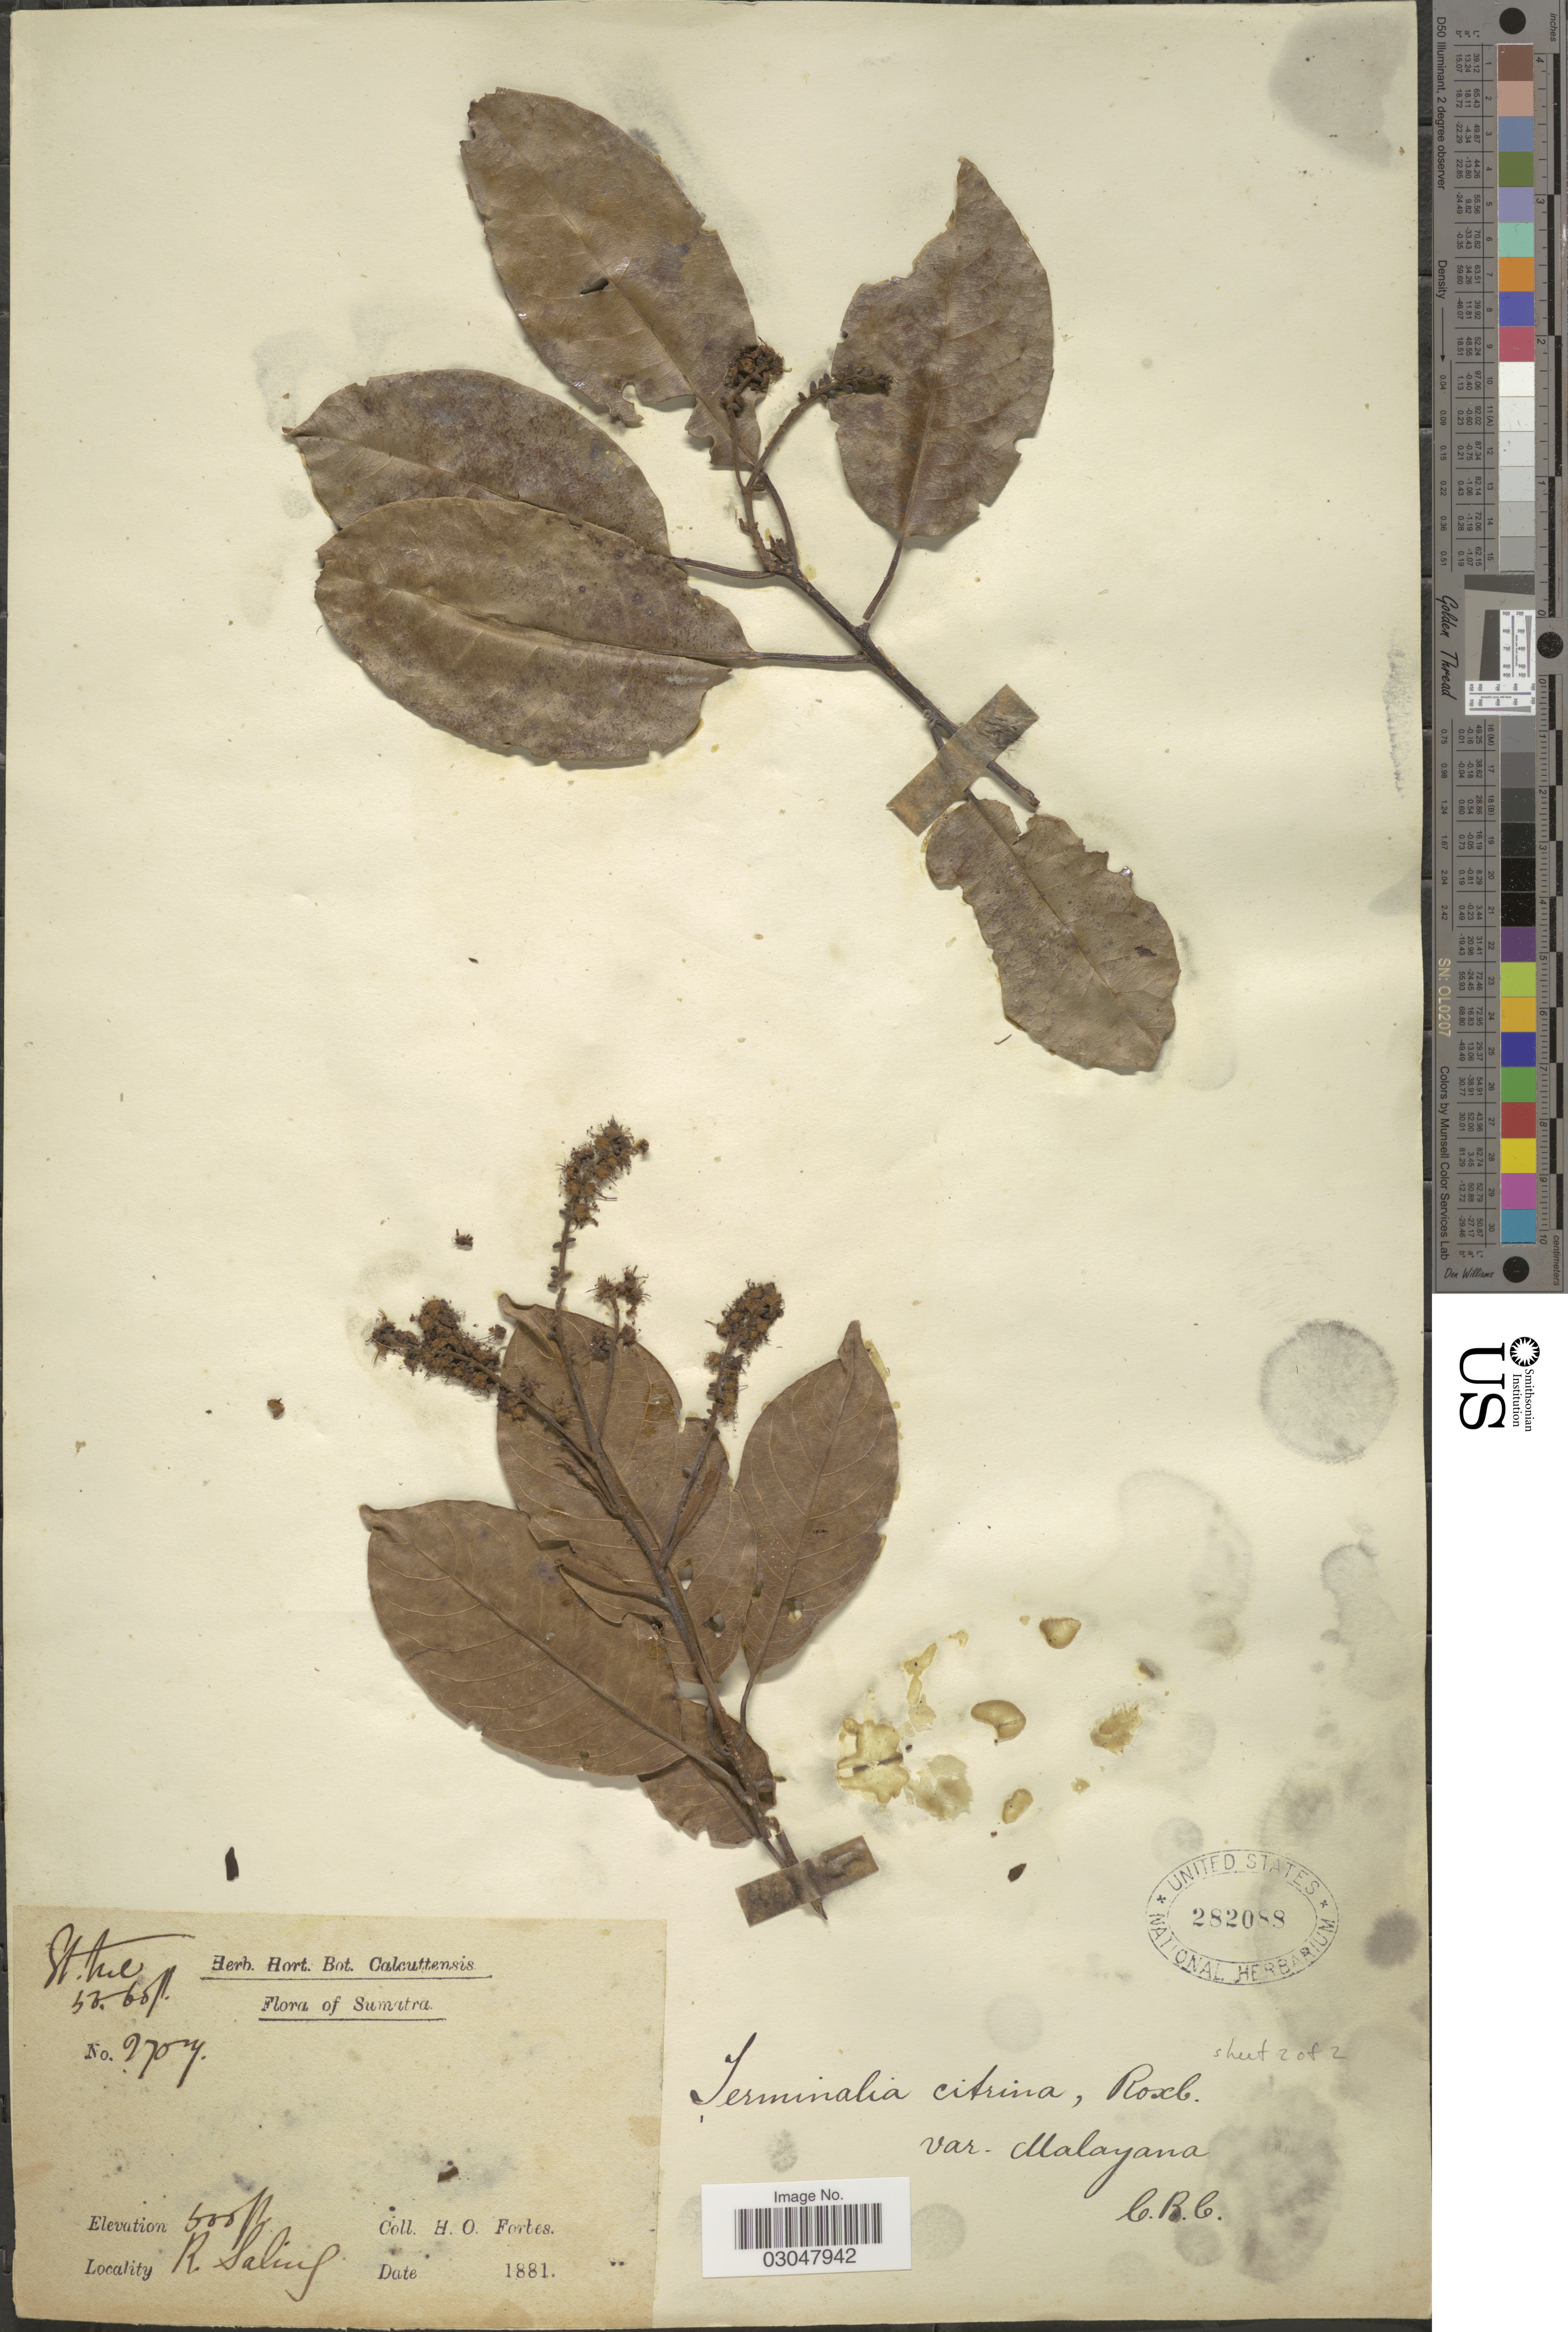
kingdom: Plantae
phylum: Tracheophyta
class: Magnoliopsida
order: Myrtales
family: Combretaceae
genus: Terminalia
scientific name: Terminalia citrina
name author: (Gaertn.) Roxb. ex Flem.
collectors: H. O. Forbes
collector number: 2707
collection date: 1880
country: Indonesia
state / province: Sumatra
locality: R. Saling.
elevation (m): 152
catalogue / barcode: US 282088